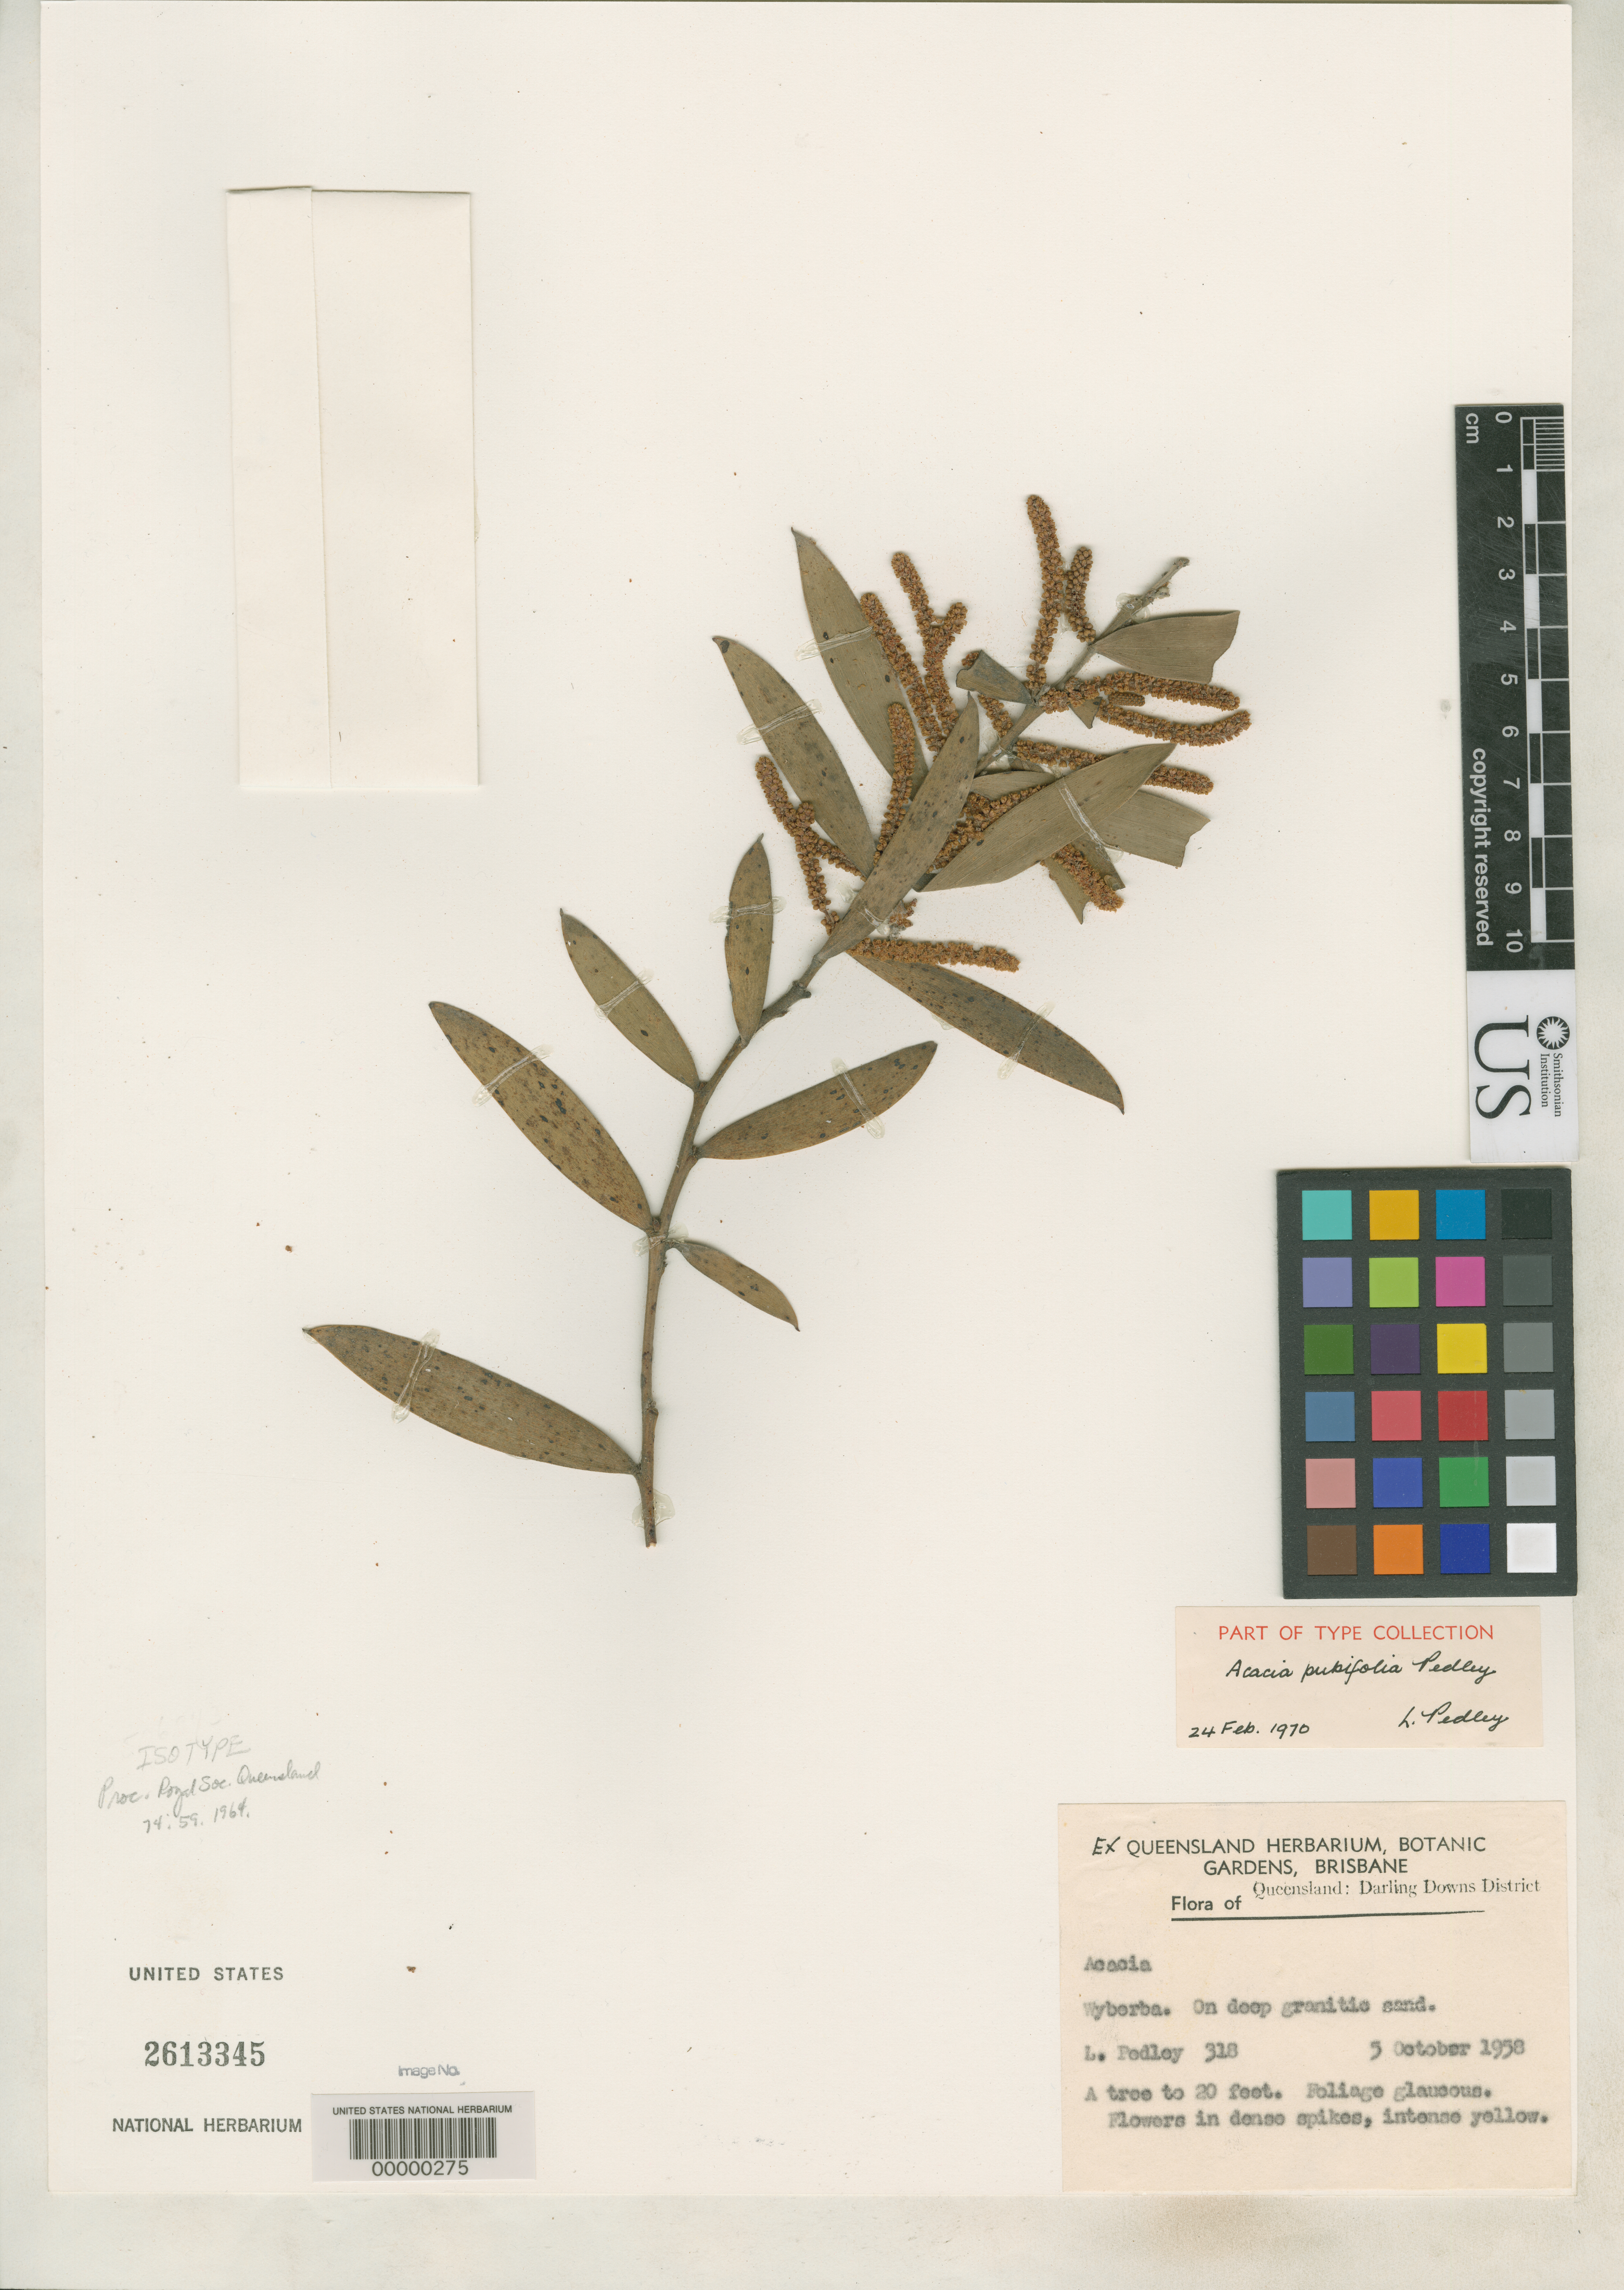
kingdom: Plantae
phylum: Tracheophyta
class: Magnoliopsida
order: Fabales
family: Fabaceae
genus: Acacia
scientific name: Acacia pubifolia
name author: Pedley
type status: Isotype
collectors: L. Pedley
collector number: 318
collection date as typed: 05 Oct 1958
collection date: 1958-10-05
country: Australia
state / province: Queensland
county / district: Darling Downs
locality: Wyberba.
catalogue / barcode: US 2613345